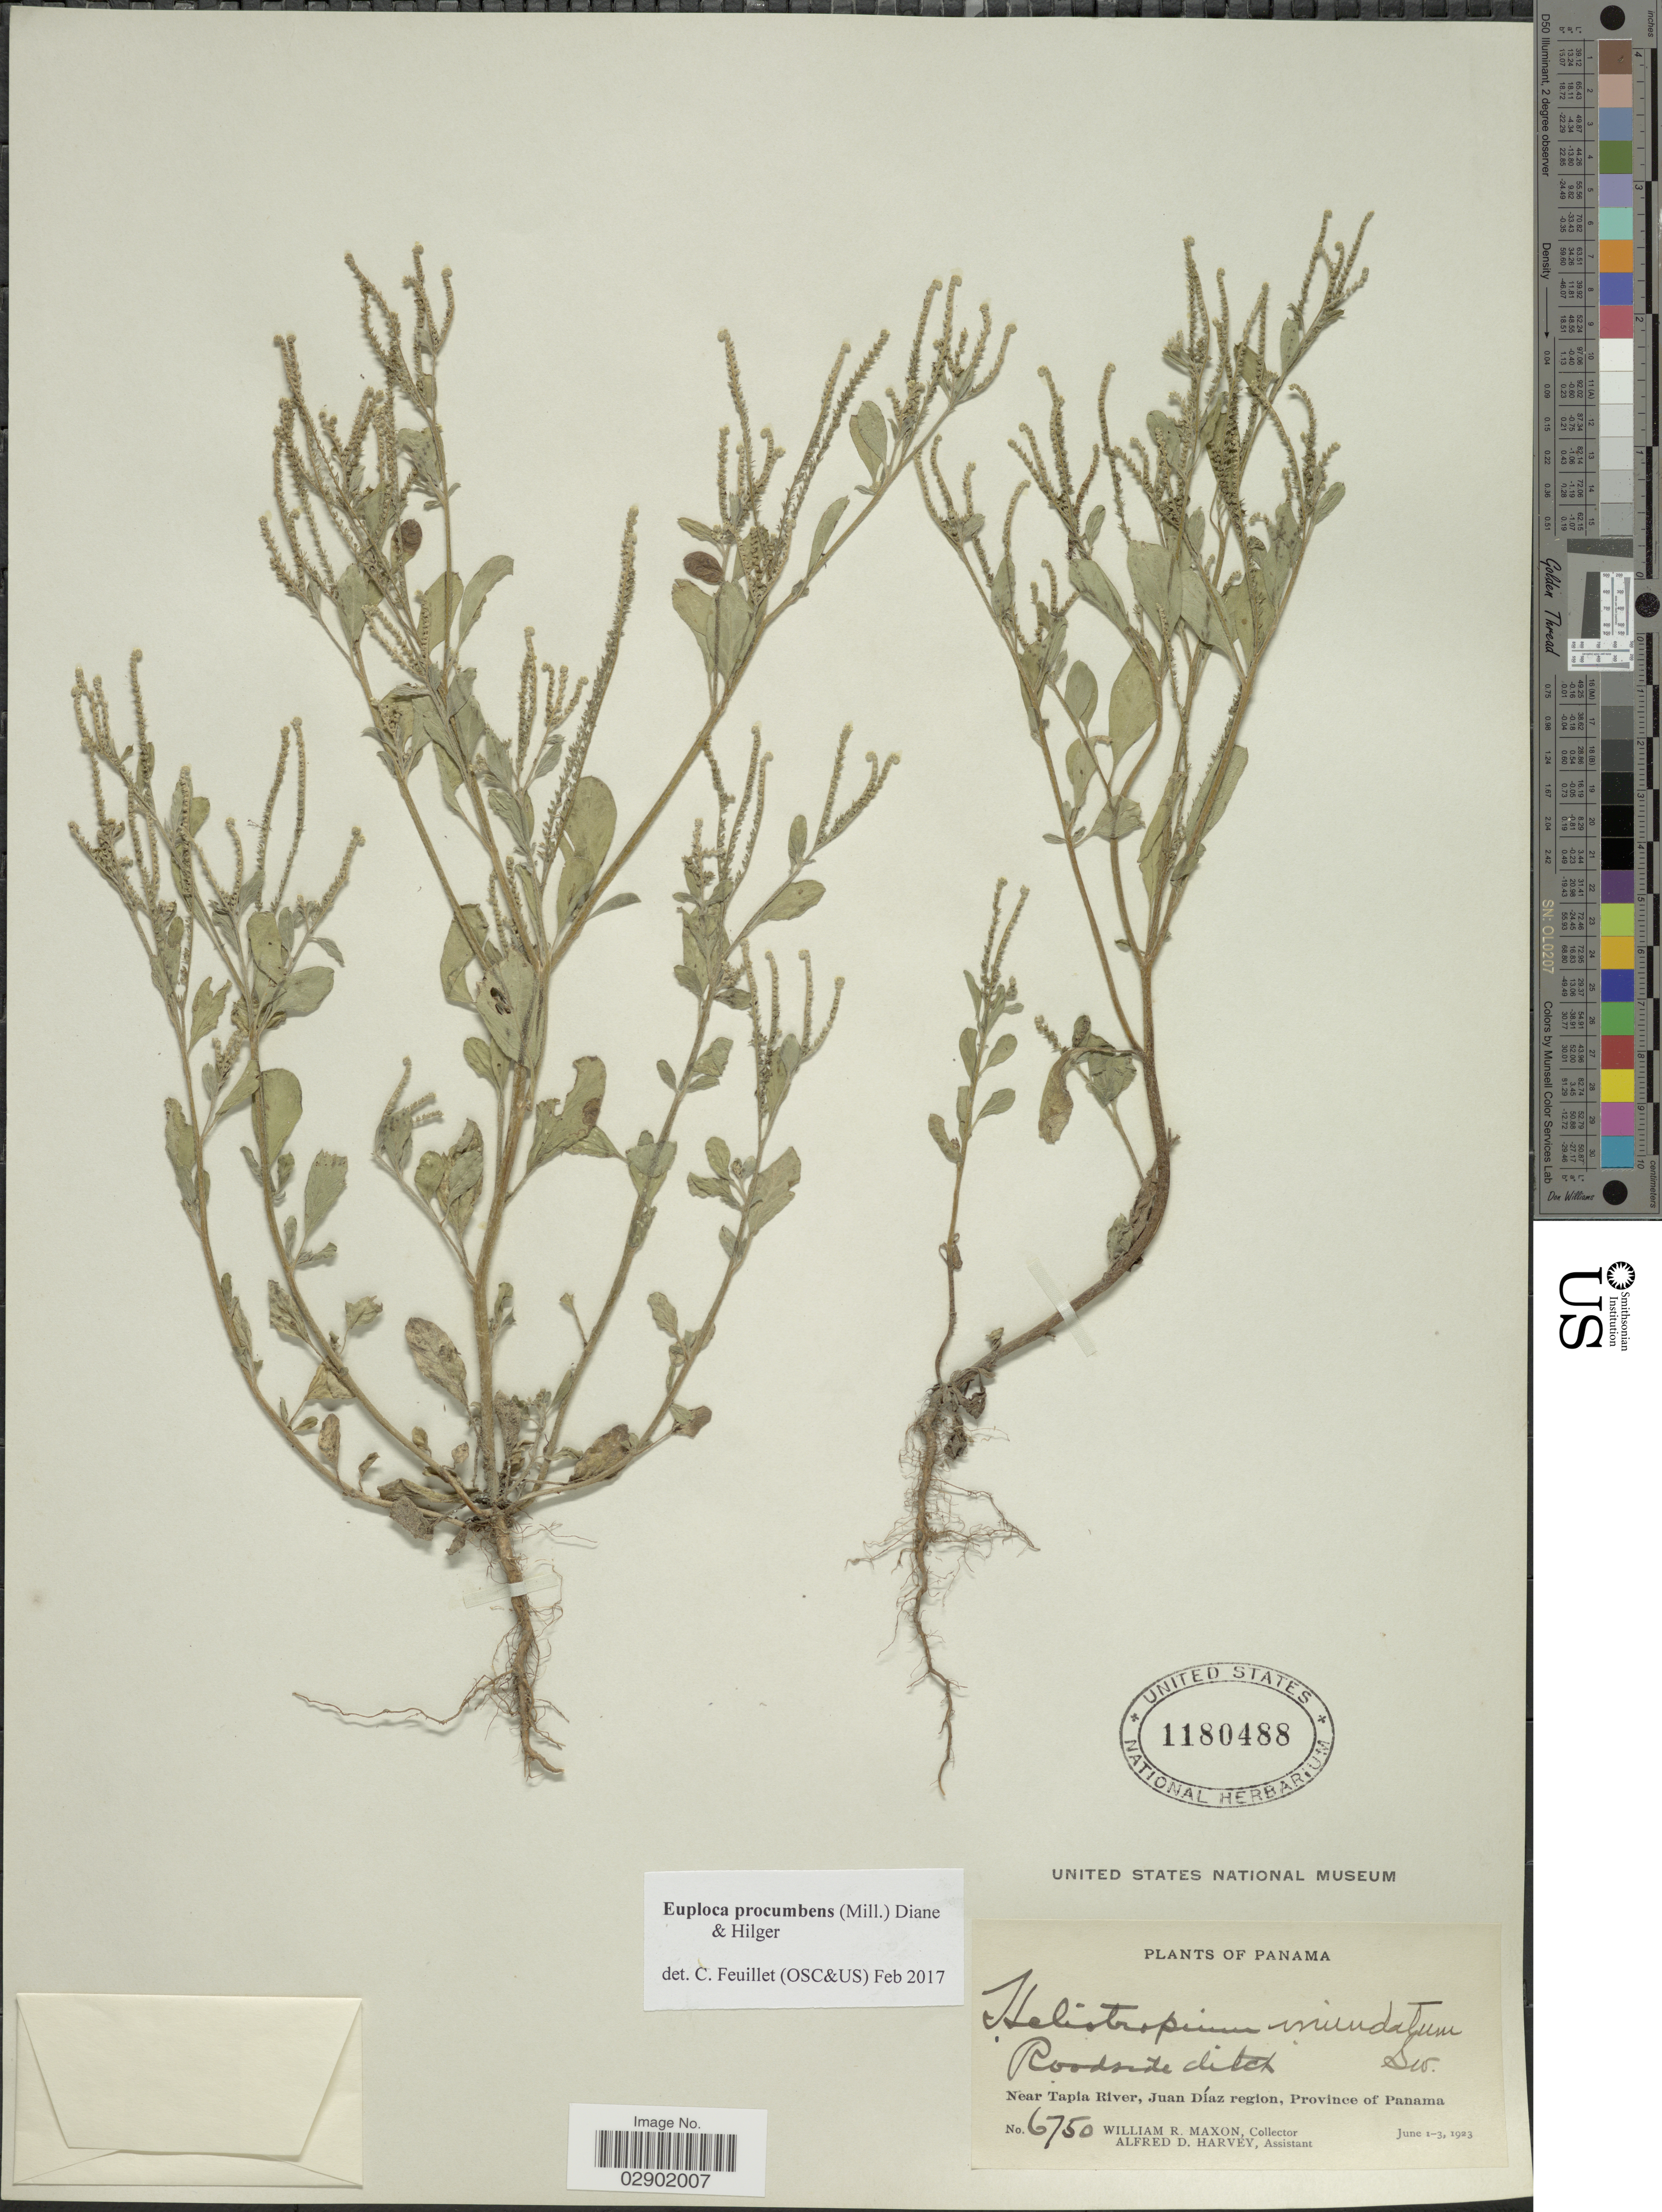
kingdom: Plantae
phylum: Tracheophyta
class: Magnoliopsida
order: Boraginales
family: Heliotropiaceae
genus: Euploca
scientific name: Euploca procumbens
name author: (Mill.) Diane & Hilger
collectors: W. R. Maxon & A. D. Harvey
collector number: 6750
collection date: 1923-06-01/1923-06-03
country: Panama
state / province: Panamá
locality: Roadside ditch. Near Tapia River, Juan Díaz region.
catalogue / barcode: US 1180488